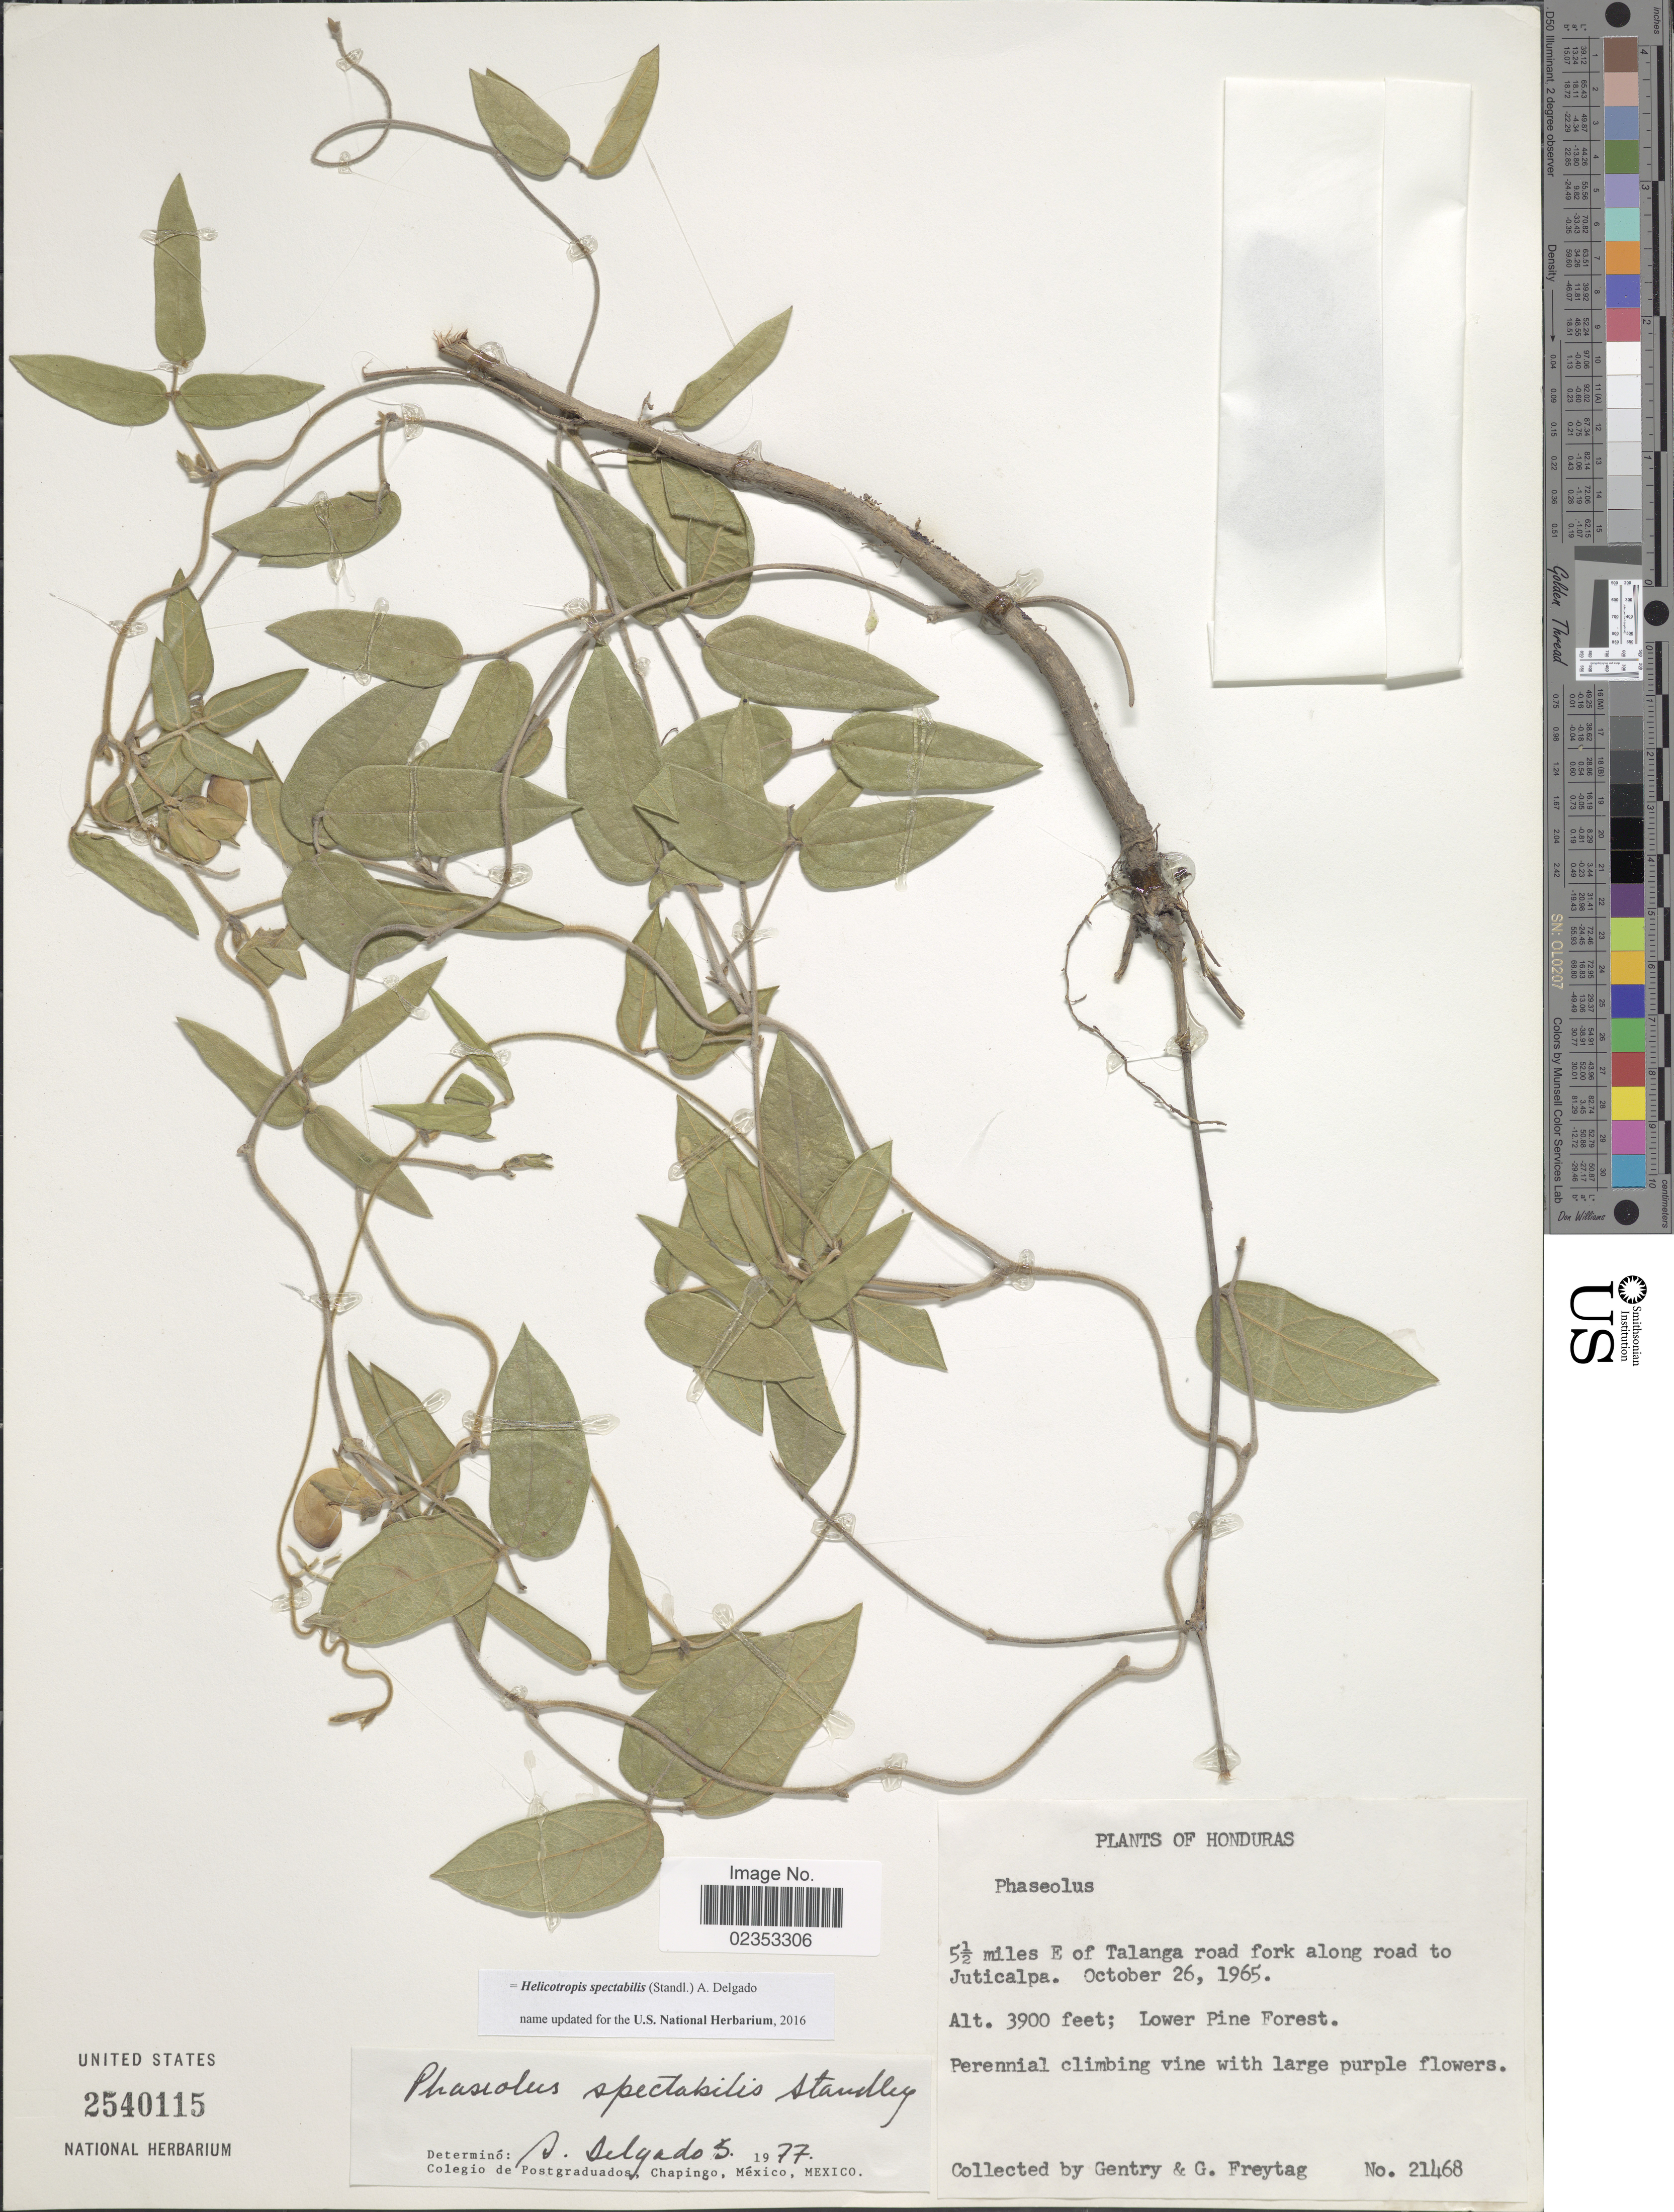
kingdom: Plantae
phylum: Tracheophyta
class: Magnoliopsida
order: Fabales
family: Fabaceae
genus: Helicotropis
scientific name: Helicotropis spectabilis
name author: (Standl.) A. Delgado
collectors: Gentry, -- & Freytag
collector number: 21468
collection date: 1965-10-26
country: Honduras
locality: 5 1/2 miles E of Talanga road fork along road to Juticalpa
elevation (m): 1189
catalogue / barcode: US 2540115